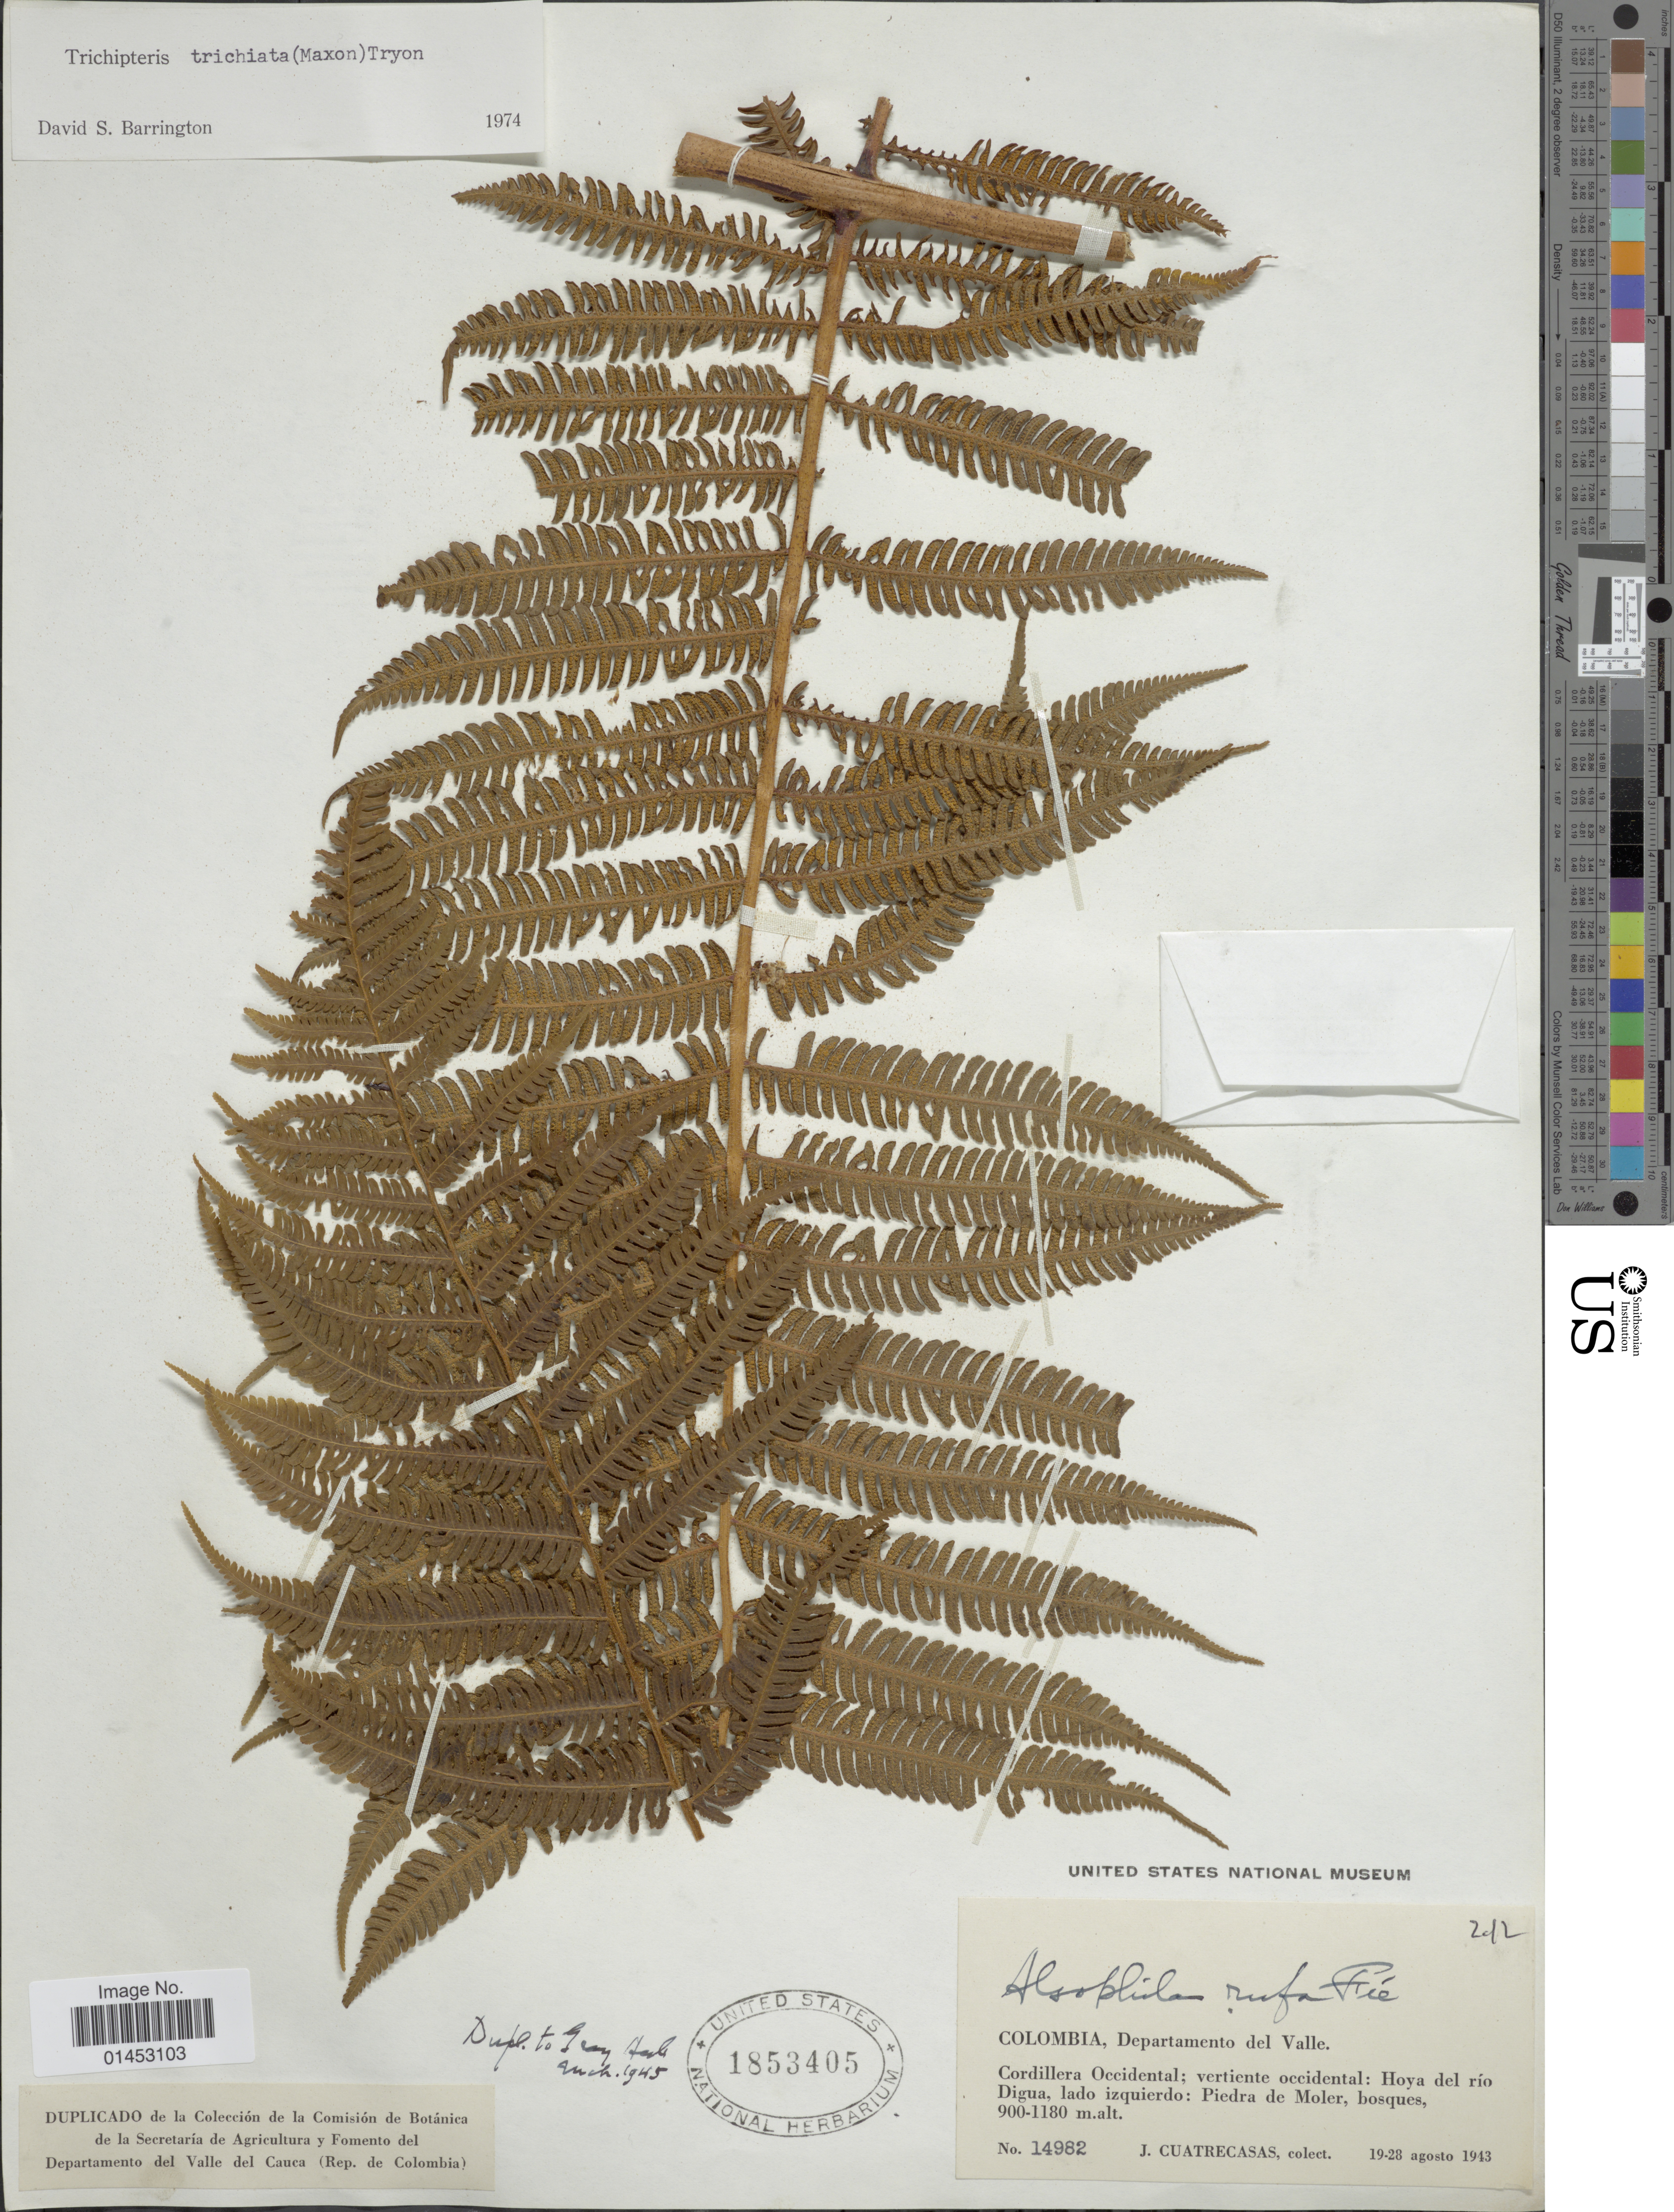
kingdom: Plantae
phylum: Tracheophyta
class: Polypodiopsida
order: Cyatheales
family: Cyatheaceae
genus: Cyathea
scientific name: Cyathea trichiata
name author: (Maxon) Domin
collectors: J. Cuatrecasas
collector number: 14982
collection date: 1943-08-19/1943-08-28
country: Colombia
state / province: Valle del Cauca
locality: Colombia: Departamento del Valle, Cordillera Occidental; vertiente occidental: Hoya del rio Digua lado izquierdo: Piedra de moler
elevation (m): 900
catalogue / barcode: US 1853405